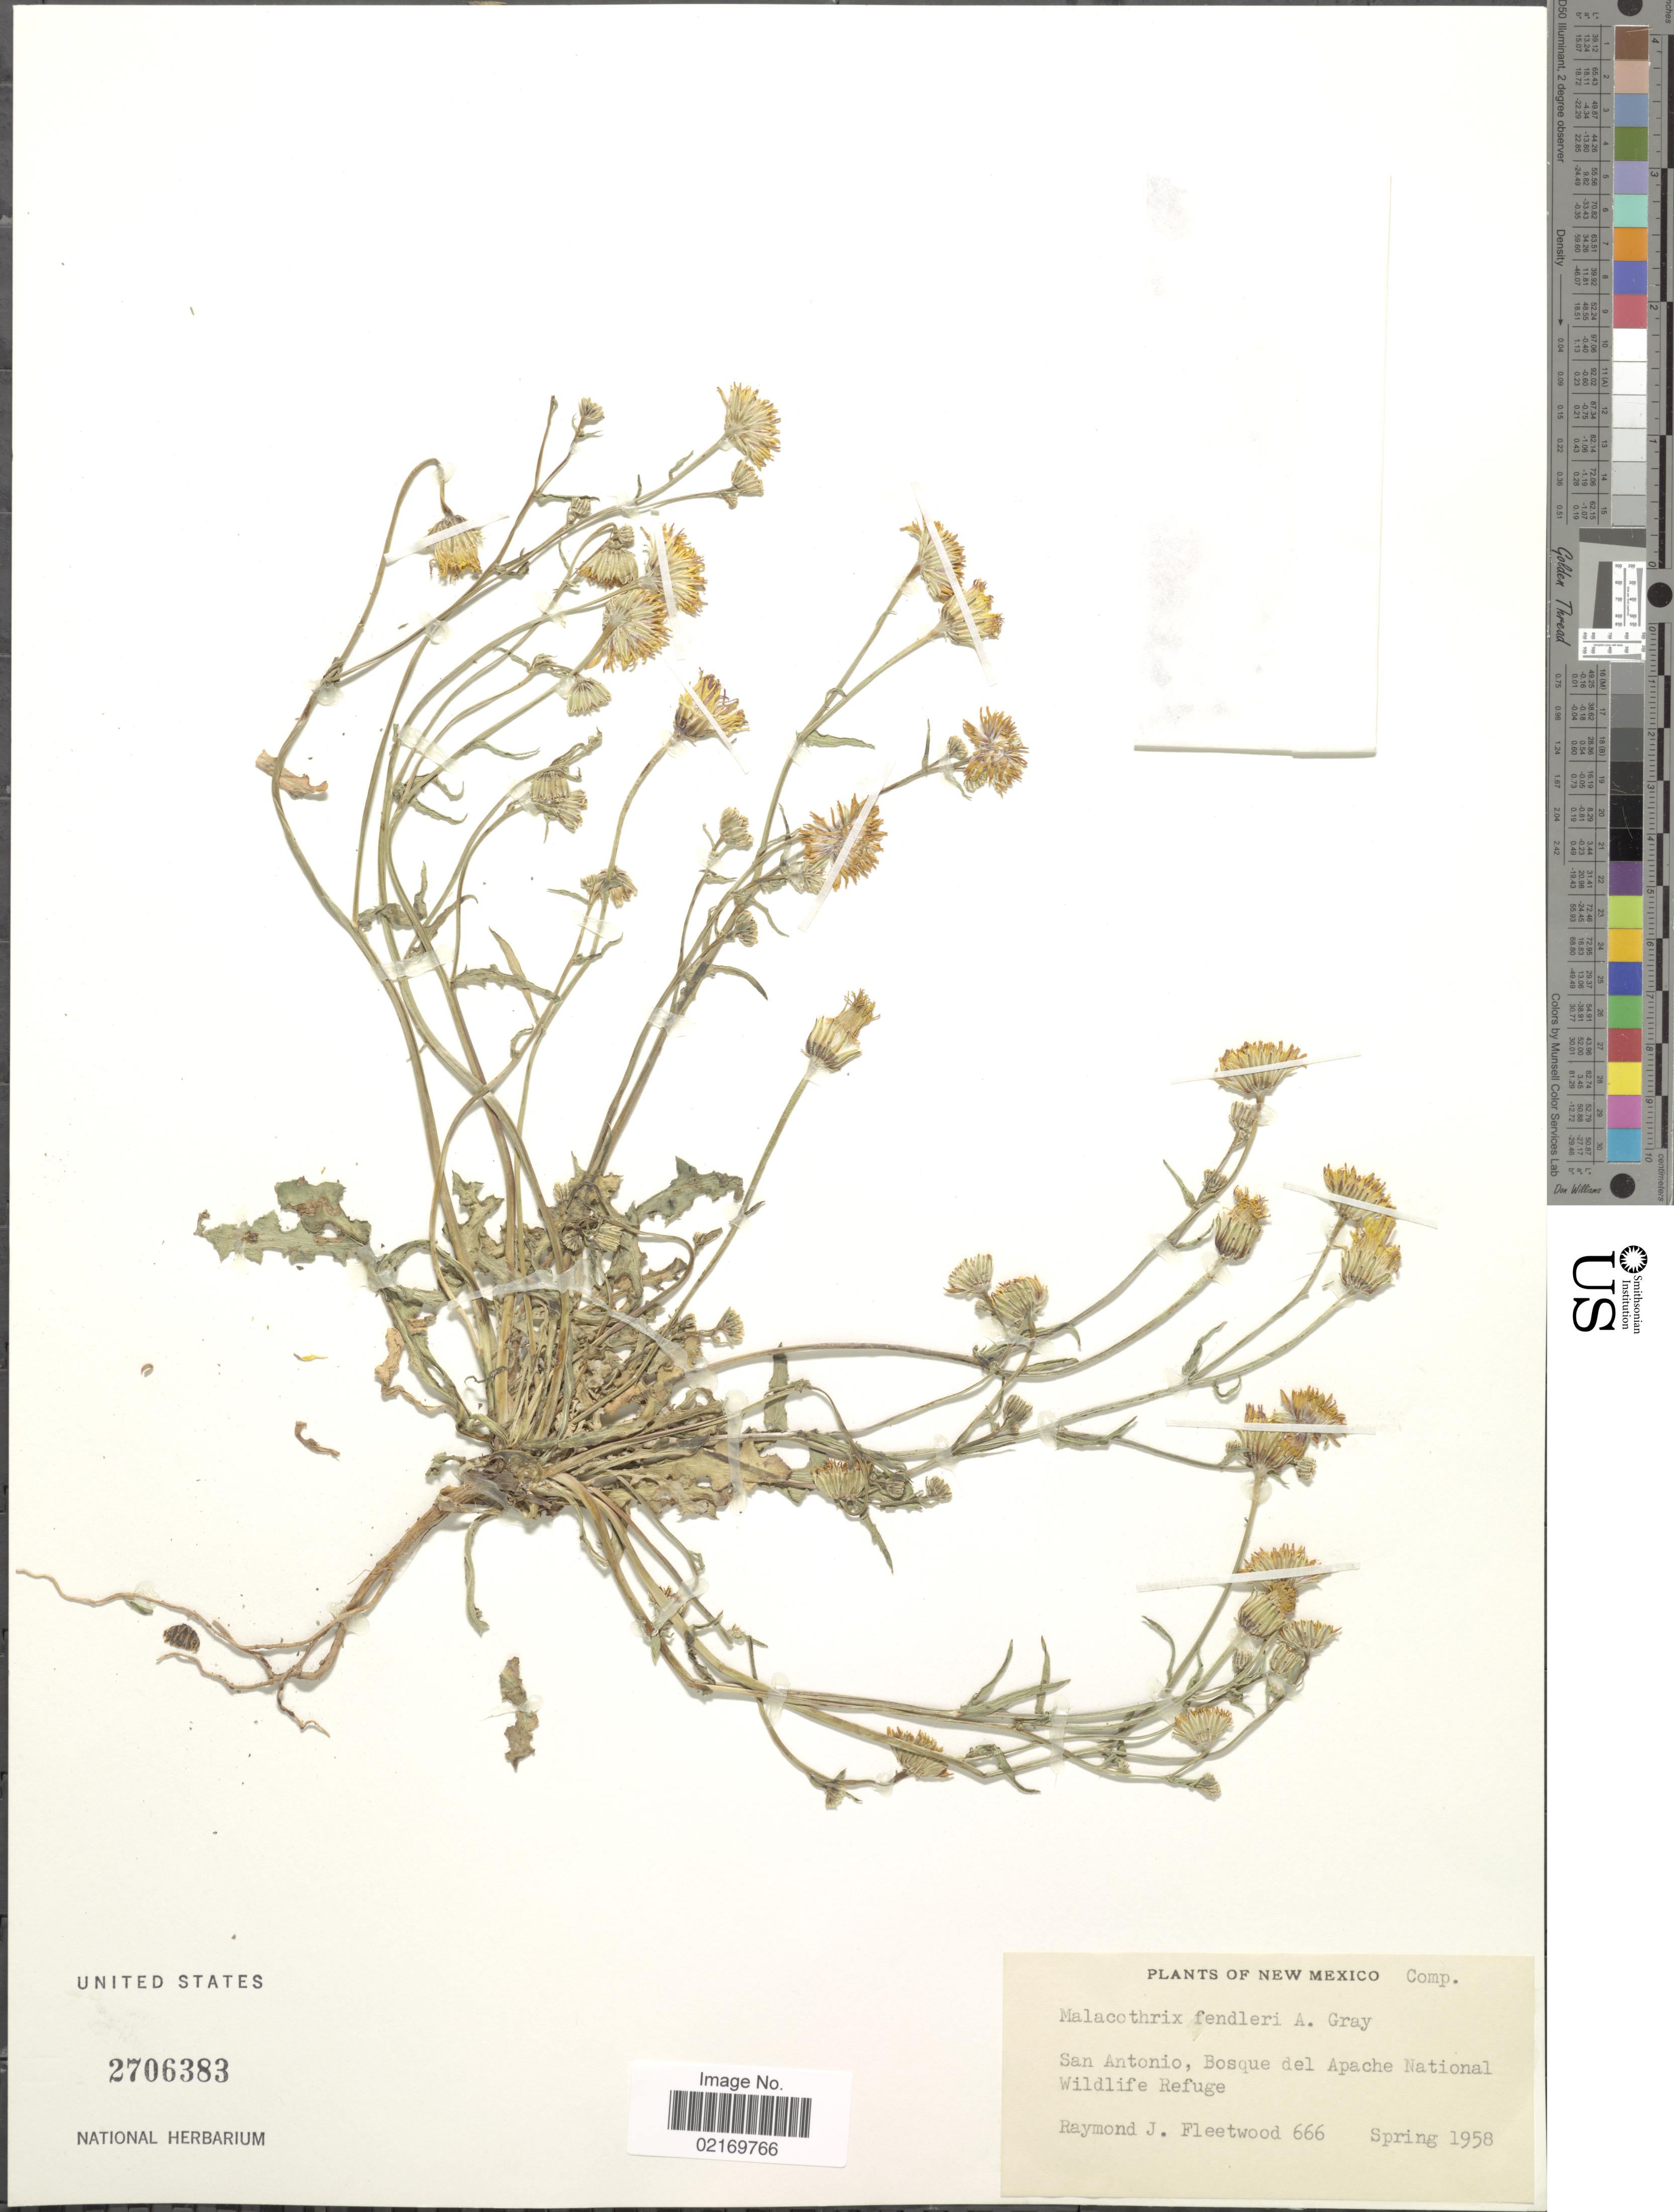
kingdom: Plantae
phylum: Tracheophyta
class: Magnoliopsida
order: Asterales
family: Asteraceae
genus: Malacothrix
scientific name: Malacothrix fendleri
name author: A. Gray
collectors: R. J. Fleetwood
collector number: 666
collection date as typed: spring 1958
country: United States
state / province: New Mexico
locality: San Antonio, Bosque del Apache National Wildlife Refuge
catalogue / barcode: US 2706383